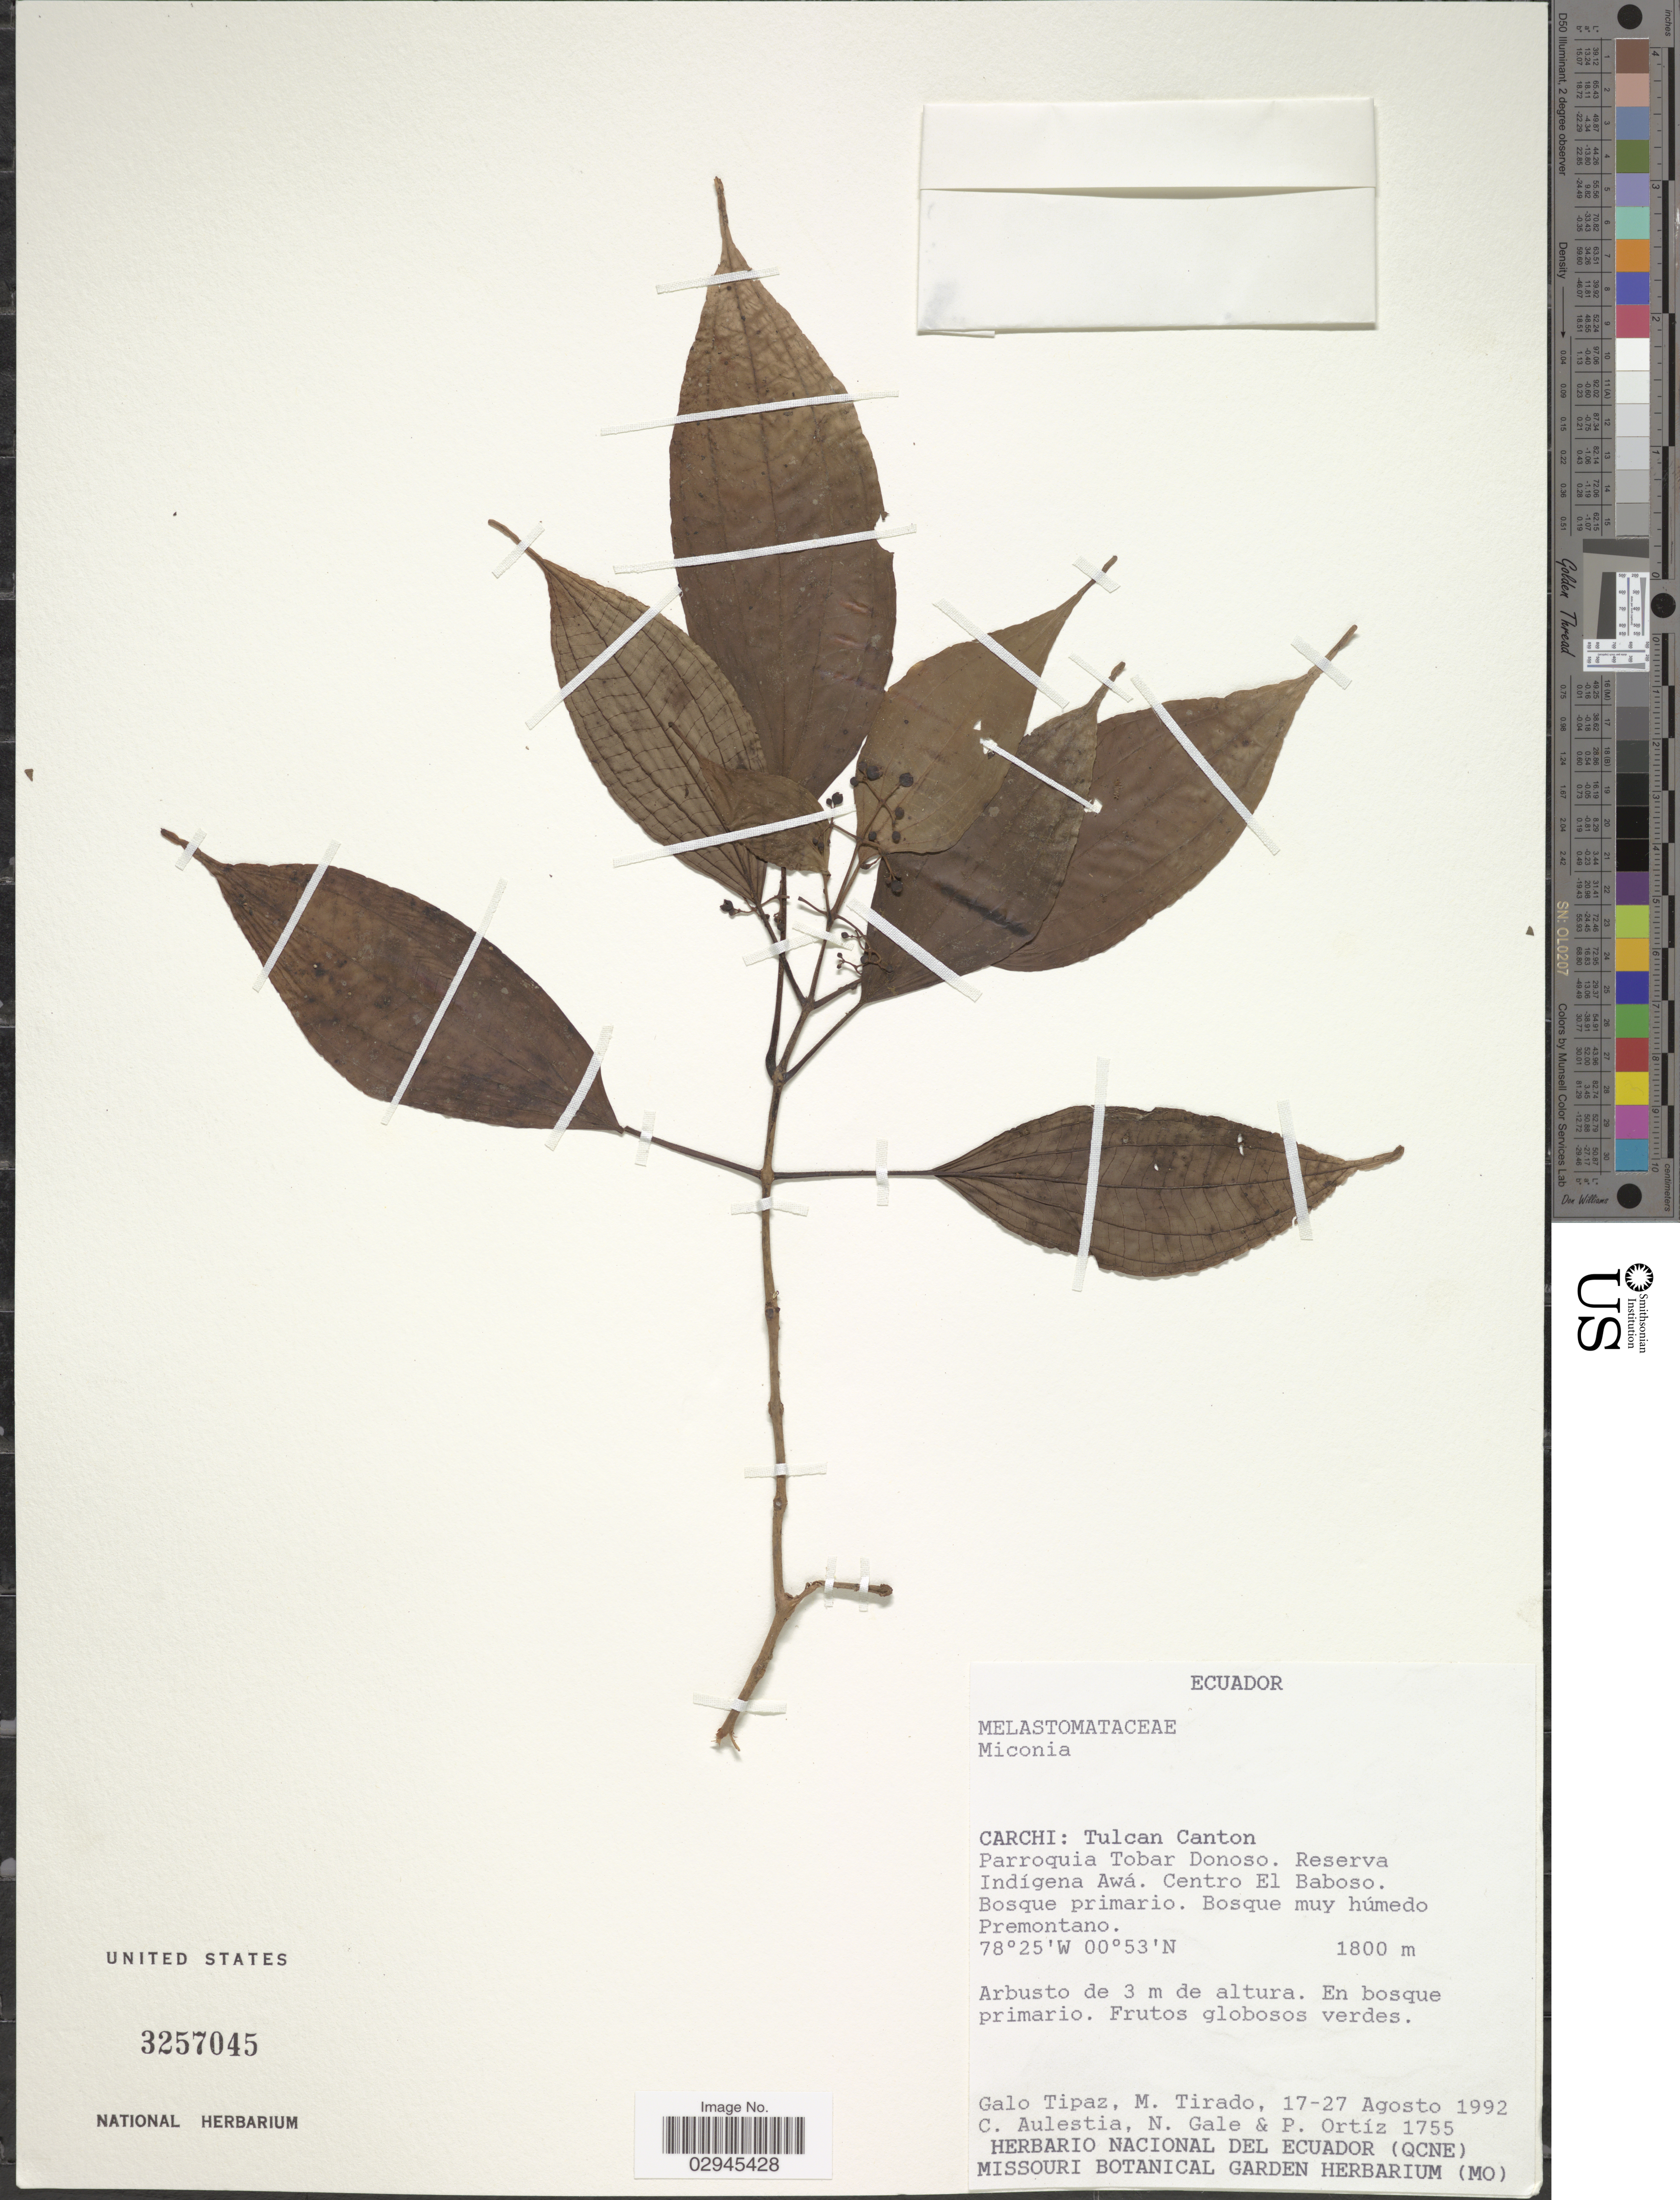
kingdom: Plantae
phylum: Tracheophyta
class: Magnoliopsida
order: Myrtales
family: Melastomataceae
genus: Miconia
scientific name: Miconia sp.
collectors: G. Tipaz, M. Tirado, C. Aulestia, N. Gale & P. Ortíz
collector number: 1755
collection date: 1992-08-17/1992-08-27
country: Ecuador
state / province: Carchi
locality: Tulcan Canton. Parroquia Tobar Donoso. Reserva Indígena Awá. Centro El Baboso. Bosque muy húmedo Premontano.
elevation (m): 1800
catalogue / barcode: US 3257045